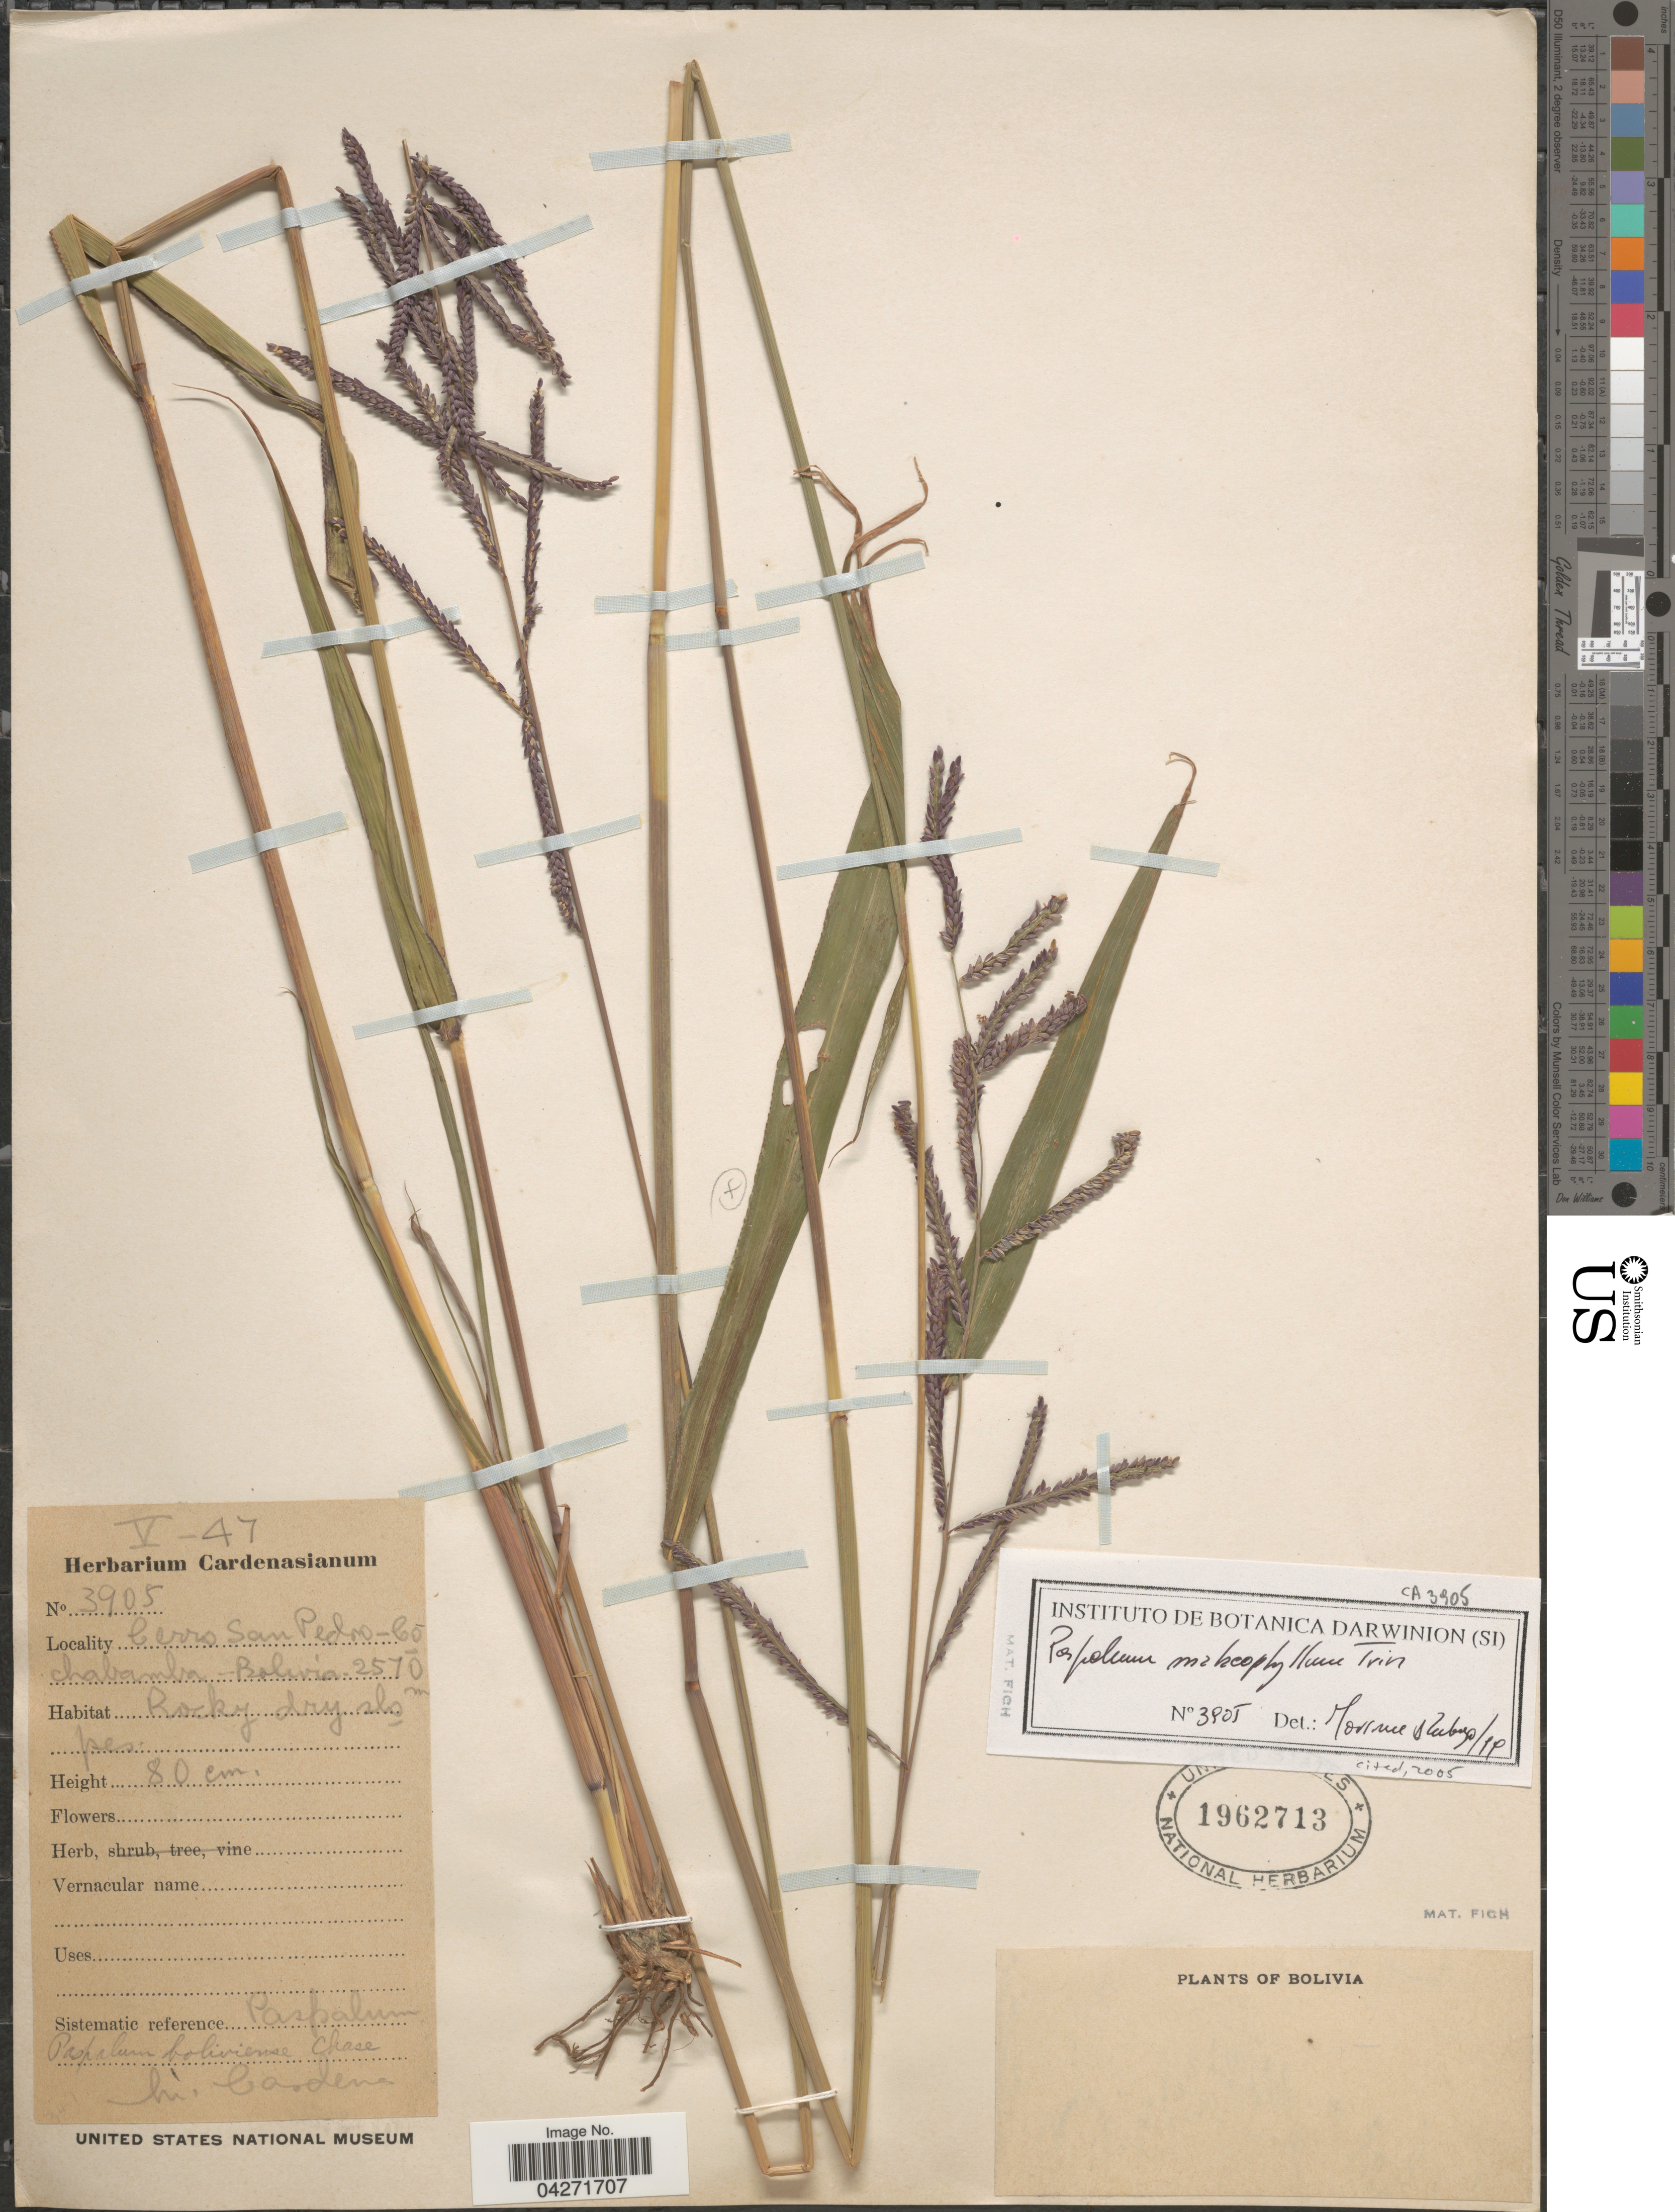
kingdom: Plantae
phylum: Tracheophyta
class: Liliopsida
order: Poales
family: Poaceae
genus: Paspalum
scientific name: Paspalum malacophyllum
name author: Trin.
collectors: M. Cárdenas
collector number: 3905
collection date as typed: Transcribed d/m/y: /5/47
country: Bolivia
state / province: Cochabamba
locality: Cerro San Pedro.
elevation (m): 2570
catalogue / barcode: US 1962713